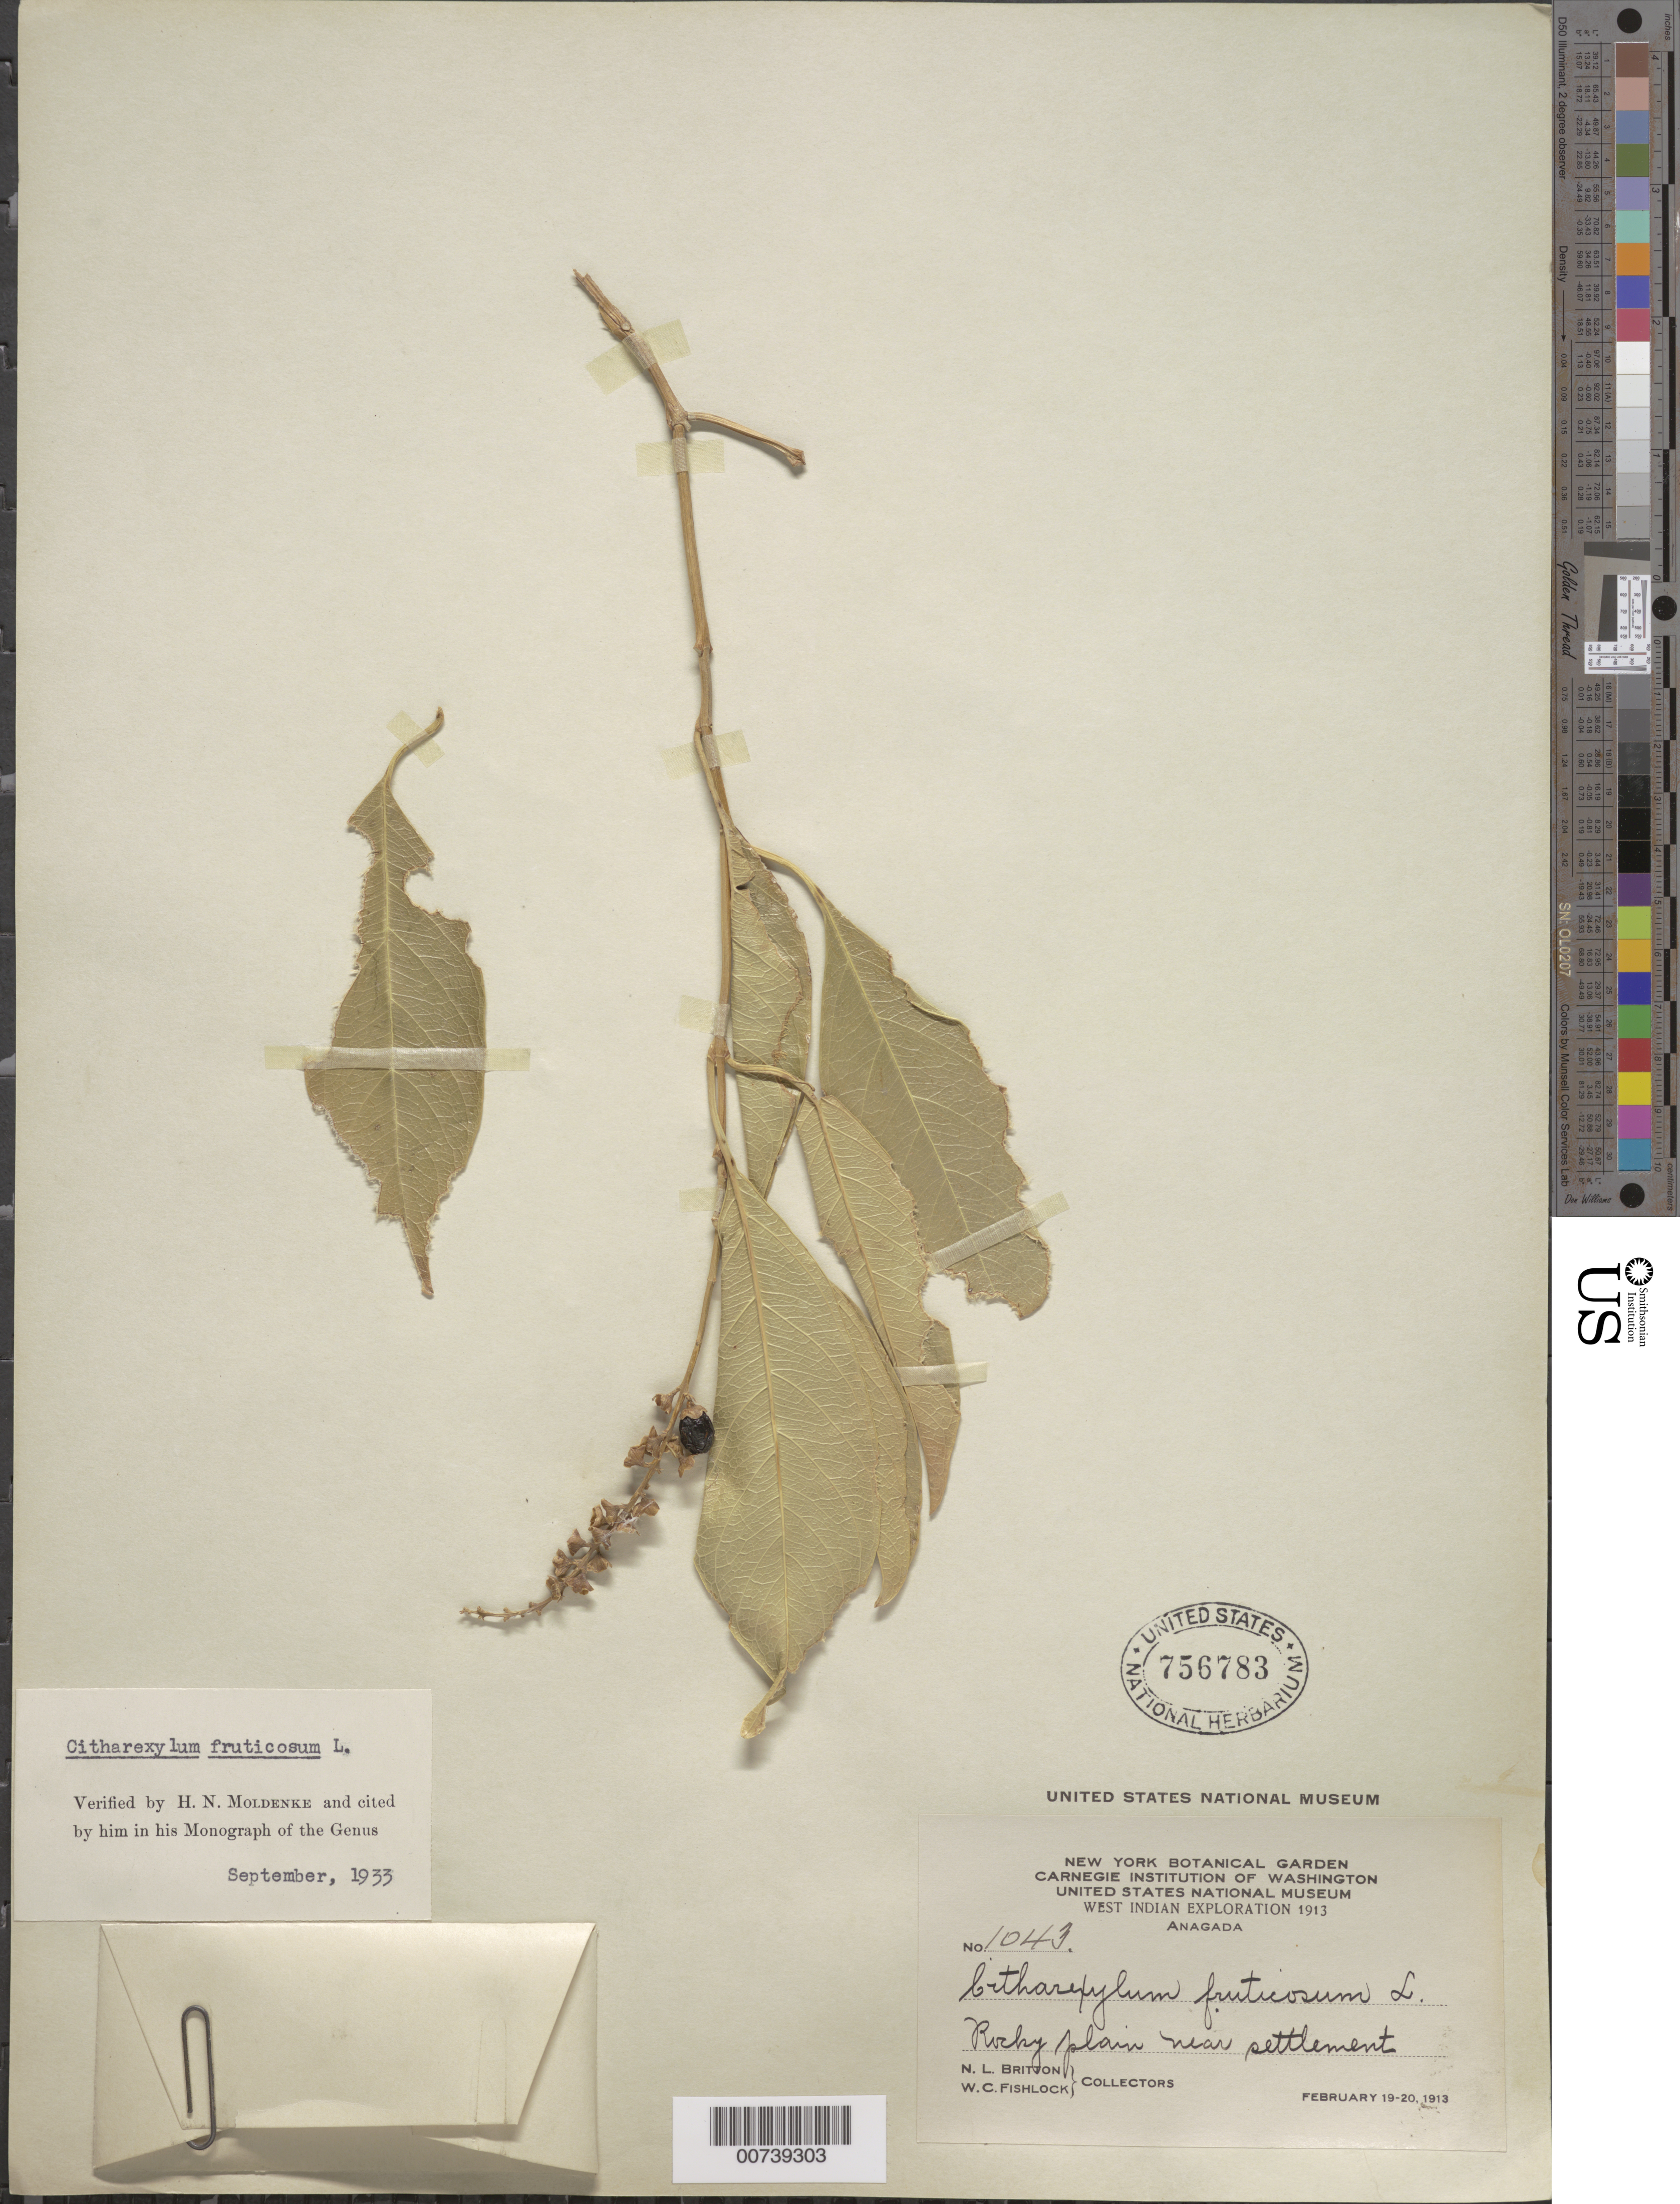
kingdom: Plantae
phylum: Tracheophyta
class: Magnoliopsida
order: Lamiales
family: Verbenaceae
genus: Citharexylum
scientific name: Citharexylum spinosum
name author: L.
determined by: Moldenke, H. N.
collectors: N. Britton & W. Fishlock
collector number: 1043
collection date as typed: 19 Feb 1913 to 20 Feb 1913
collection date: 1913-02-19/1913-02-20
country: British Virgin Islands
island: Anegada I.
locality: near settlement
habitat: Rocky plain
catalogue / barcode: US 756783